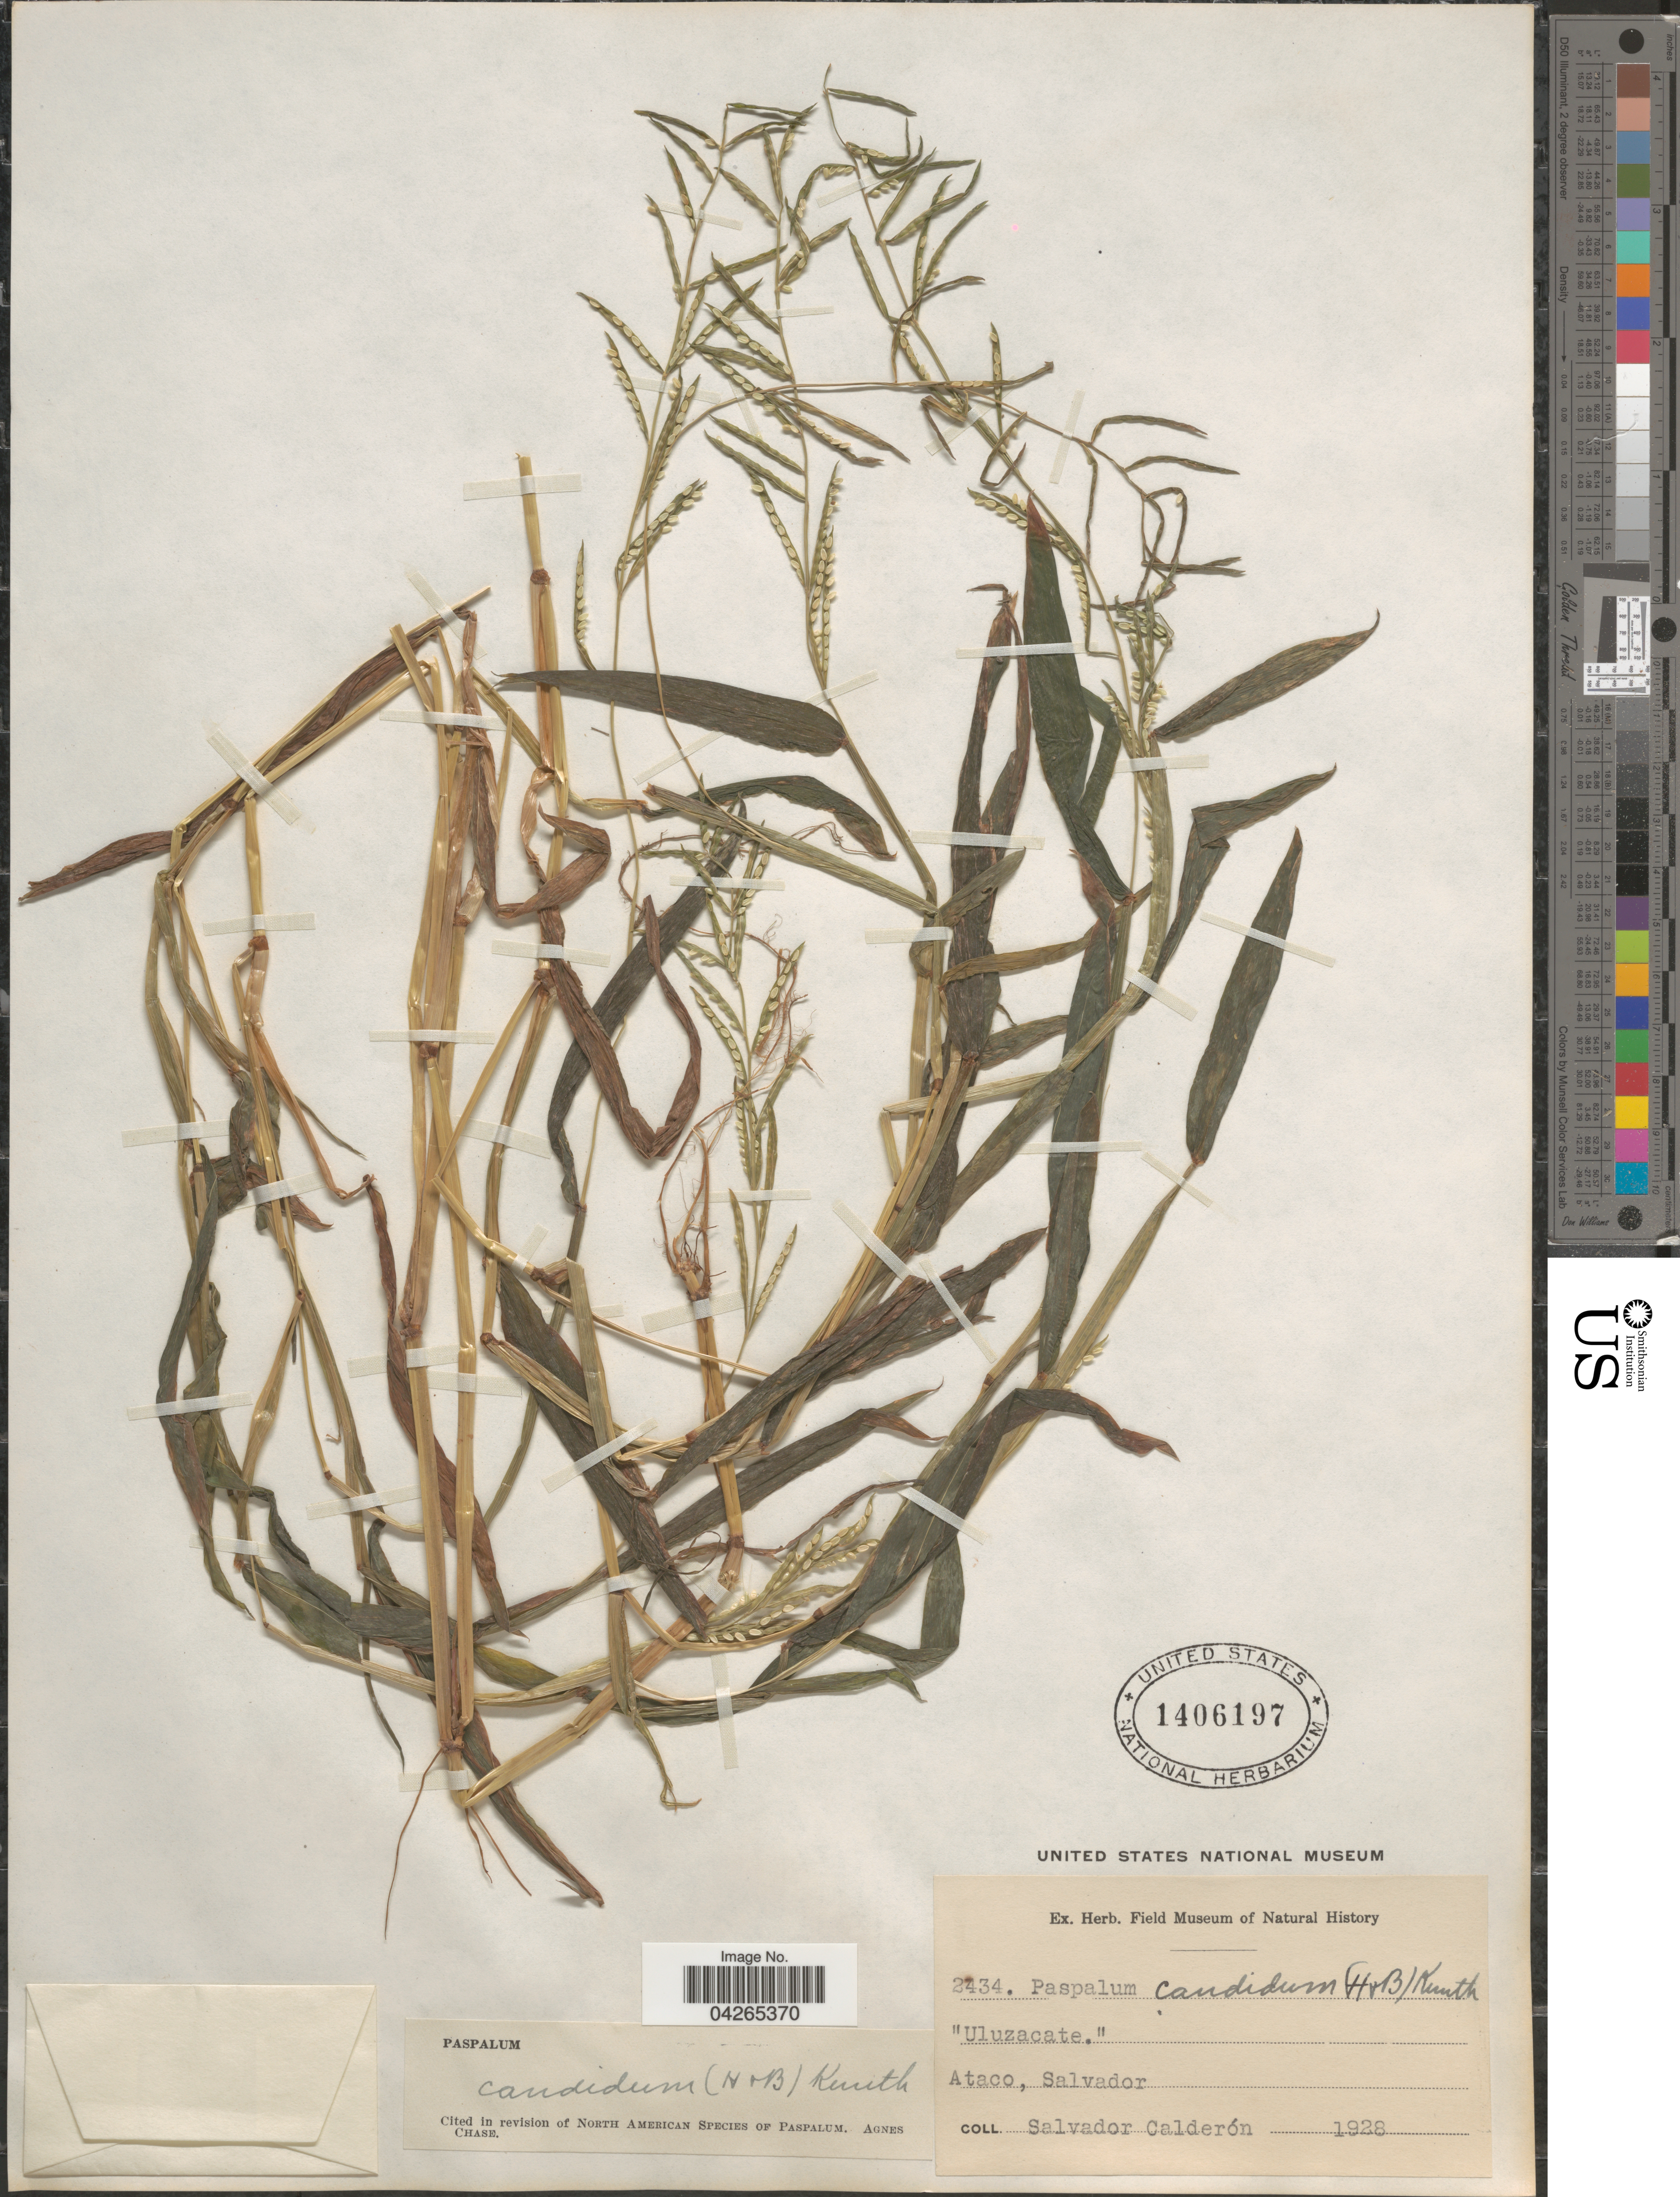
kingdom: Plantae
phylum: Tracheophyta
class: Liliopsida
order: Poales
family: Poaceae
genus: Paspalum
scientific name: Paspalum candidum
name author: (Humb. & Bonpl. ex Fleugge) Kunth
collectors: S. Calderón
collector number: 2434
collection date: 1928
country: El Salvador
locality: Ataco.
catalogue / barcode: US 1406197